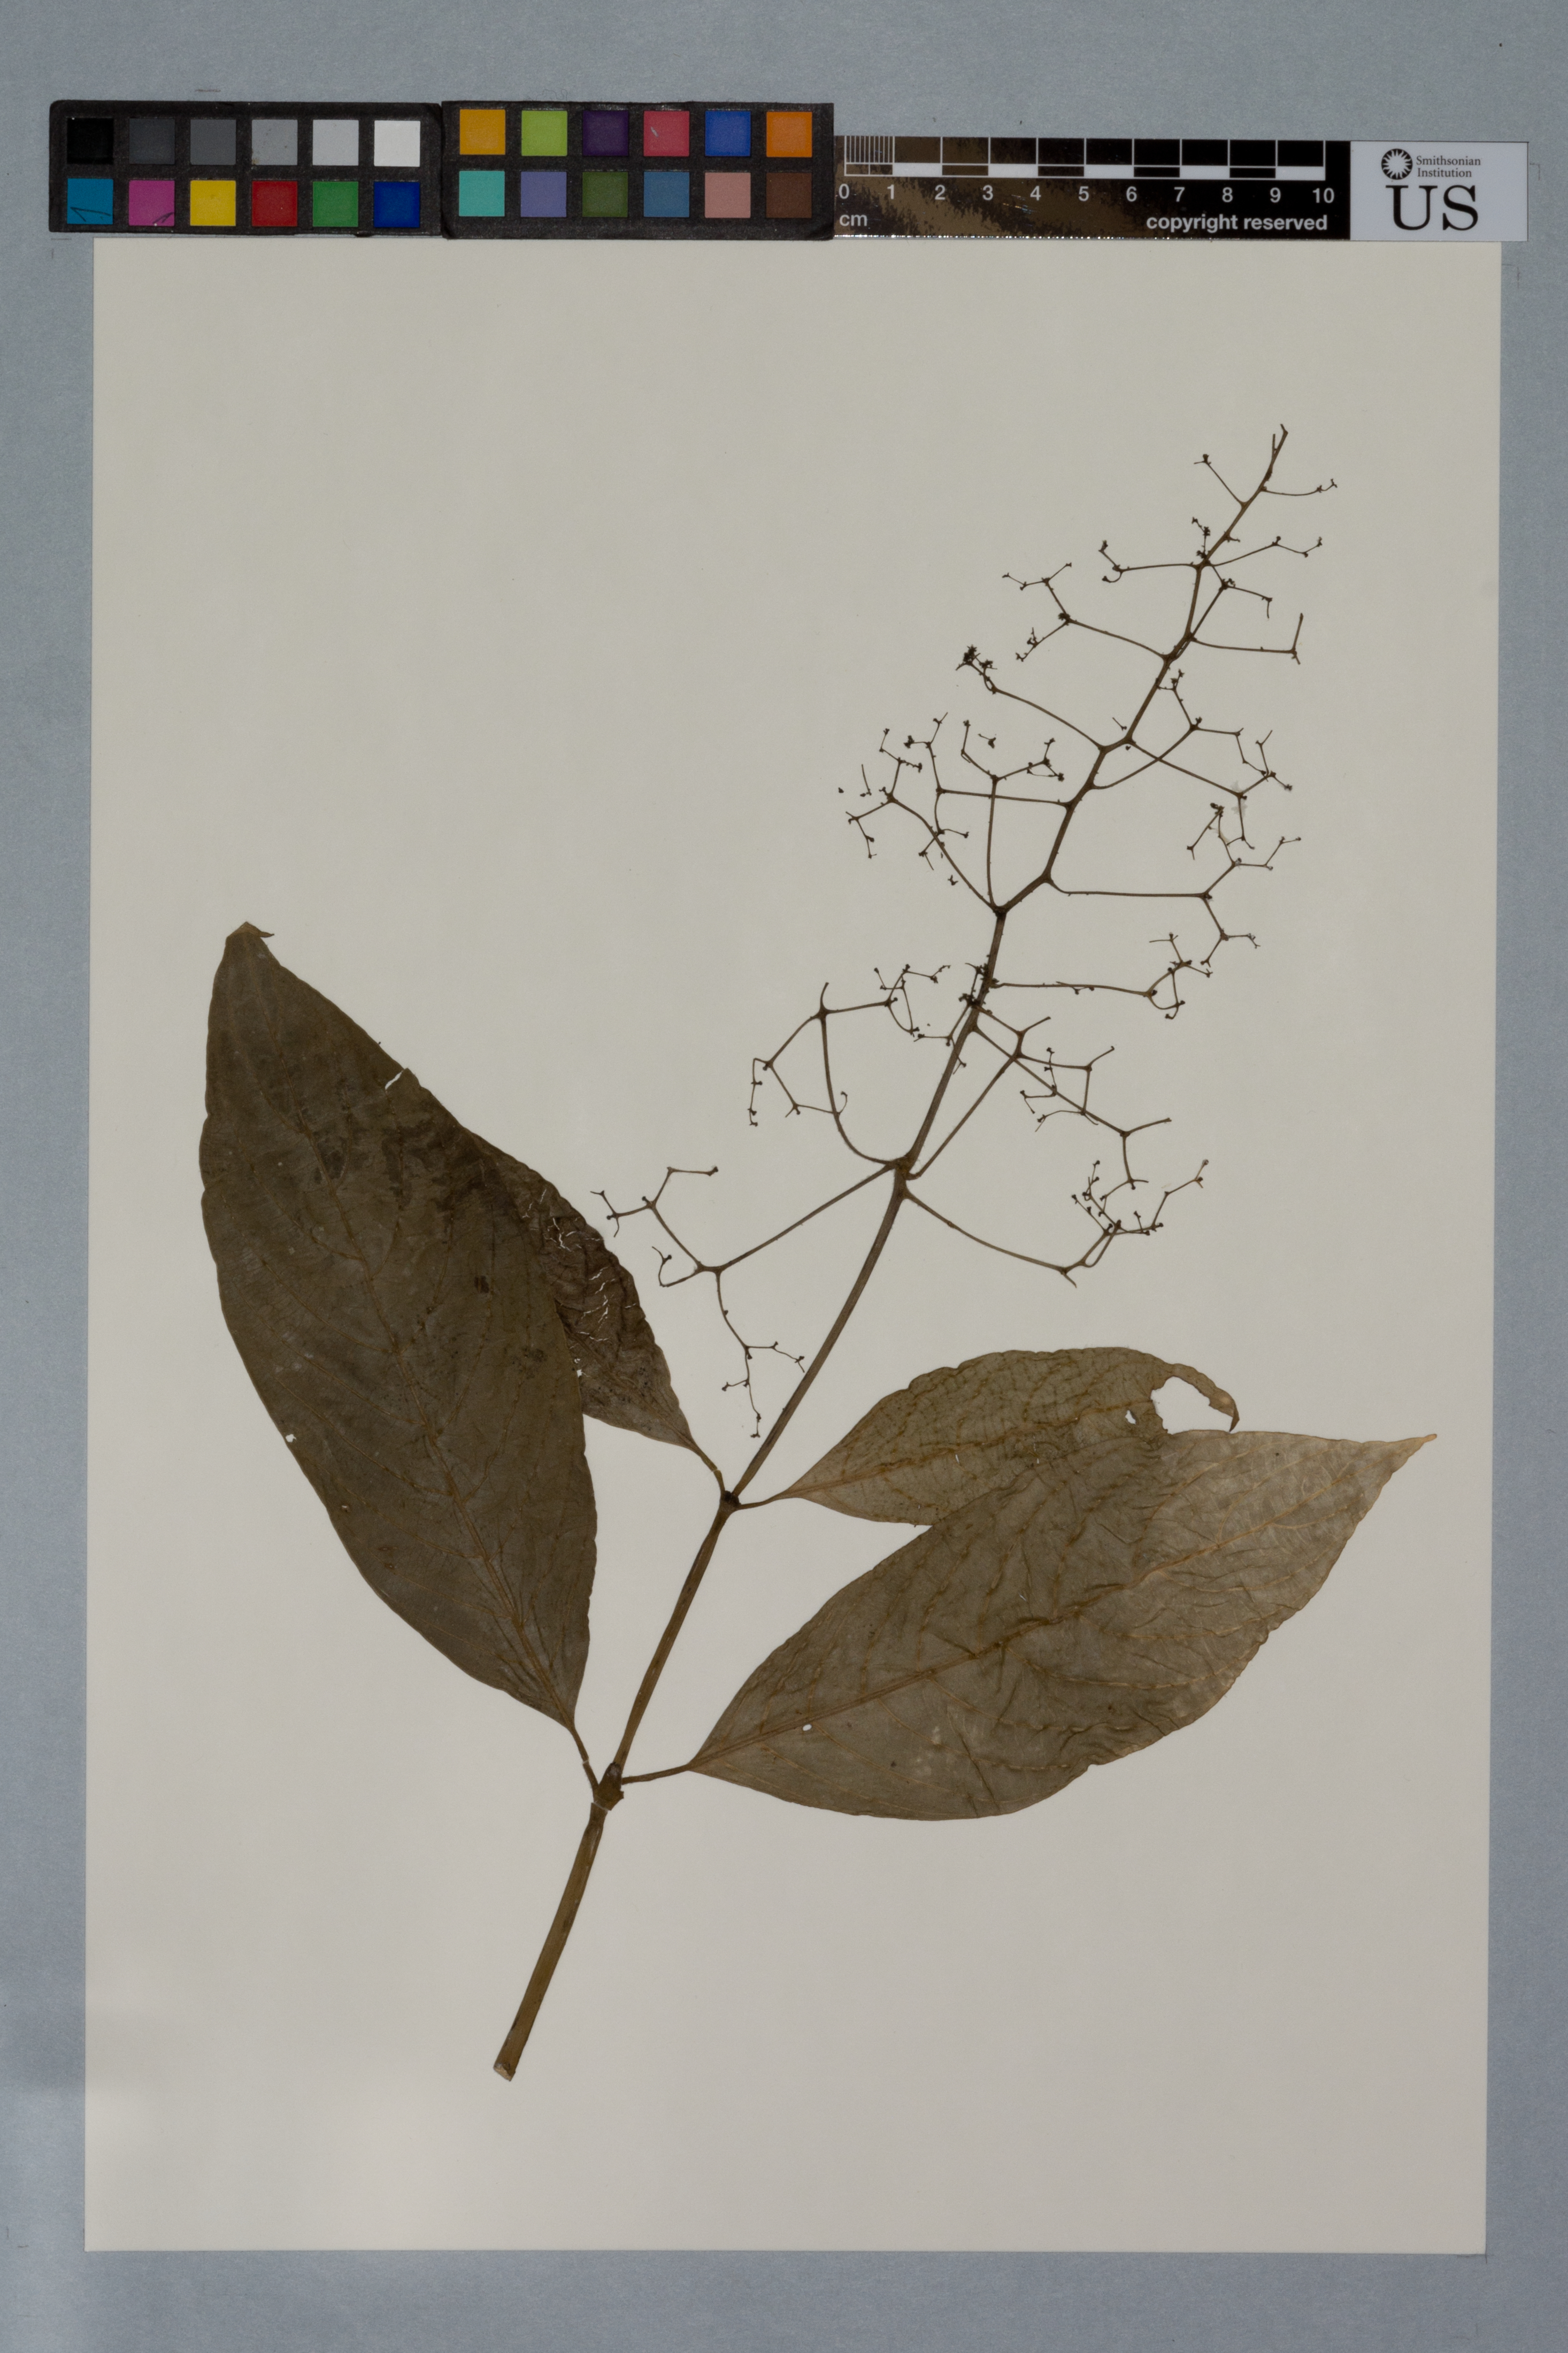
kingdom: Plantae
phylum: Tracheophyta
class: Magnoliopsida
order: Gentianales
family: Rubiaceae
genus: Psychotria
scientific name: Psychotria bostrychothyrsus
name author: Sandwith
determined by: Taylor, Charlotte M.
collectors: A. S. Chanderbali, D. Gopaul & C. Elliman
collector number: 288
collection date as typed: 22 July 1998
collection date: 1998-07-22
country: Guyana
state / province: Cuyuni-Mazaruni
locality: Paruima Mission, S of village, trails above farms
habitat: Forested slopes below mountain cliffs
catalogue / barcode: US 3494697